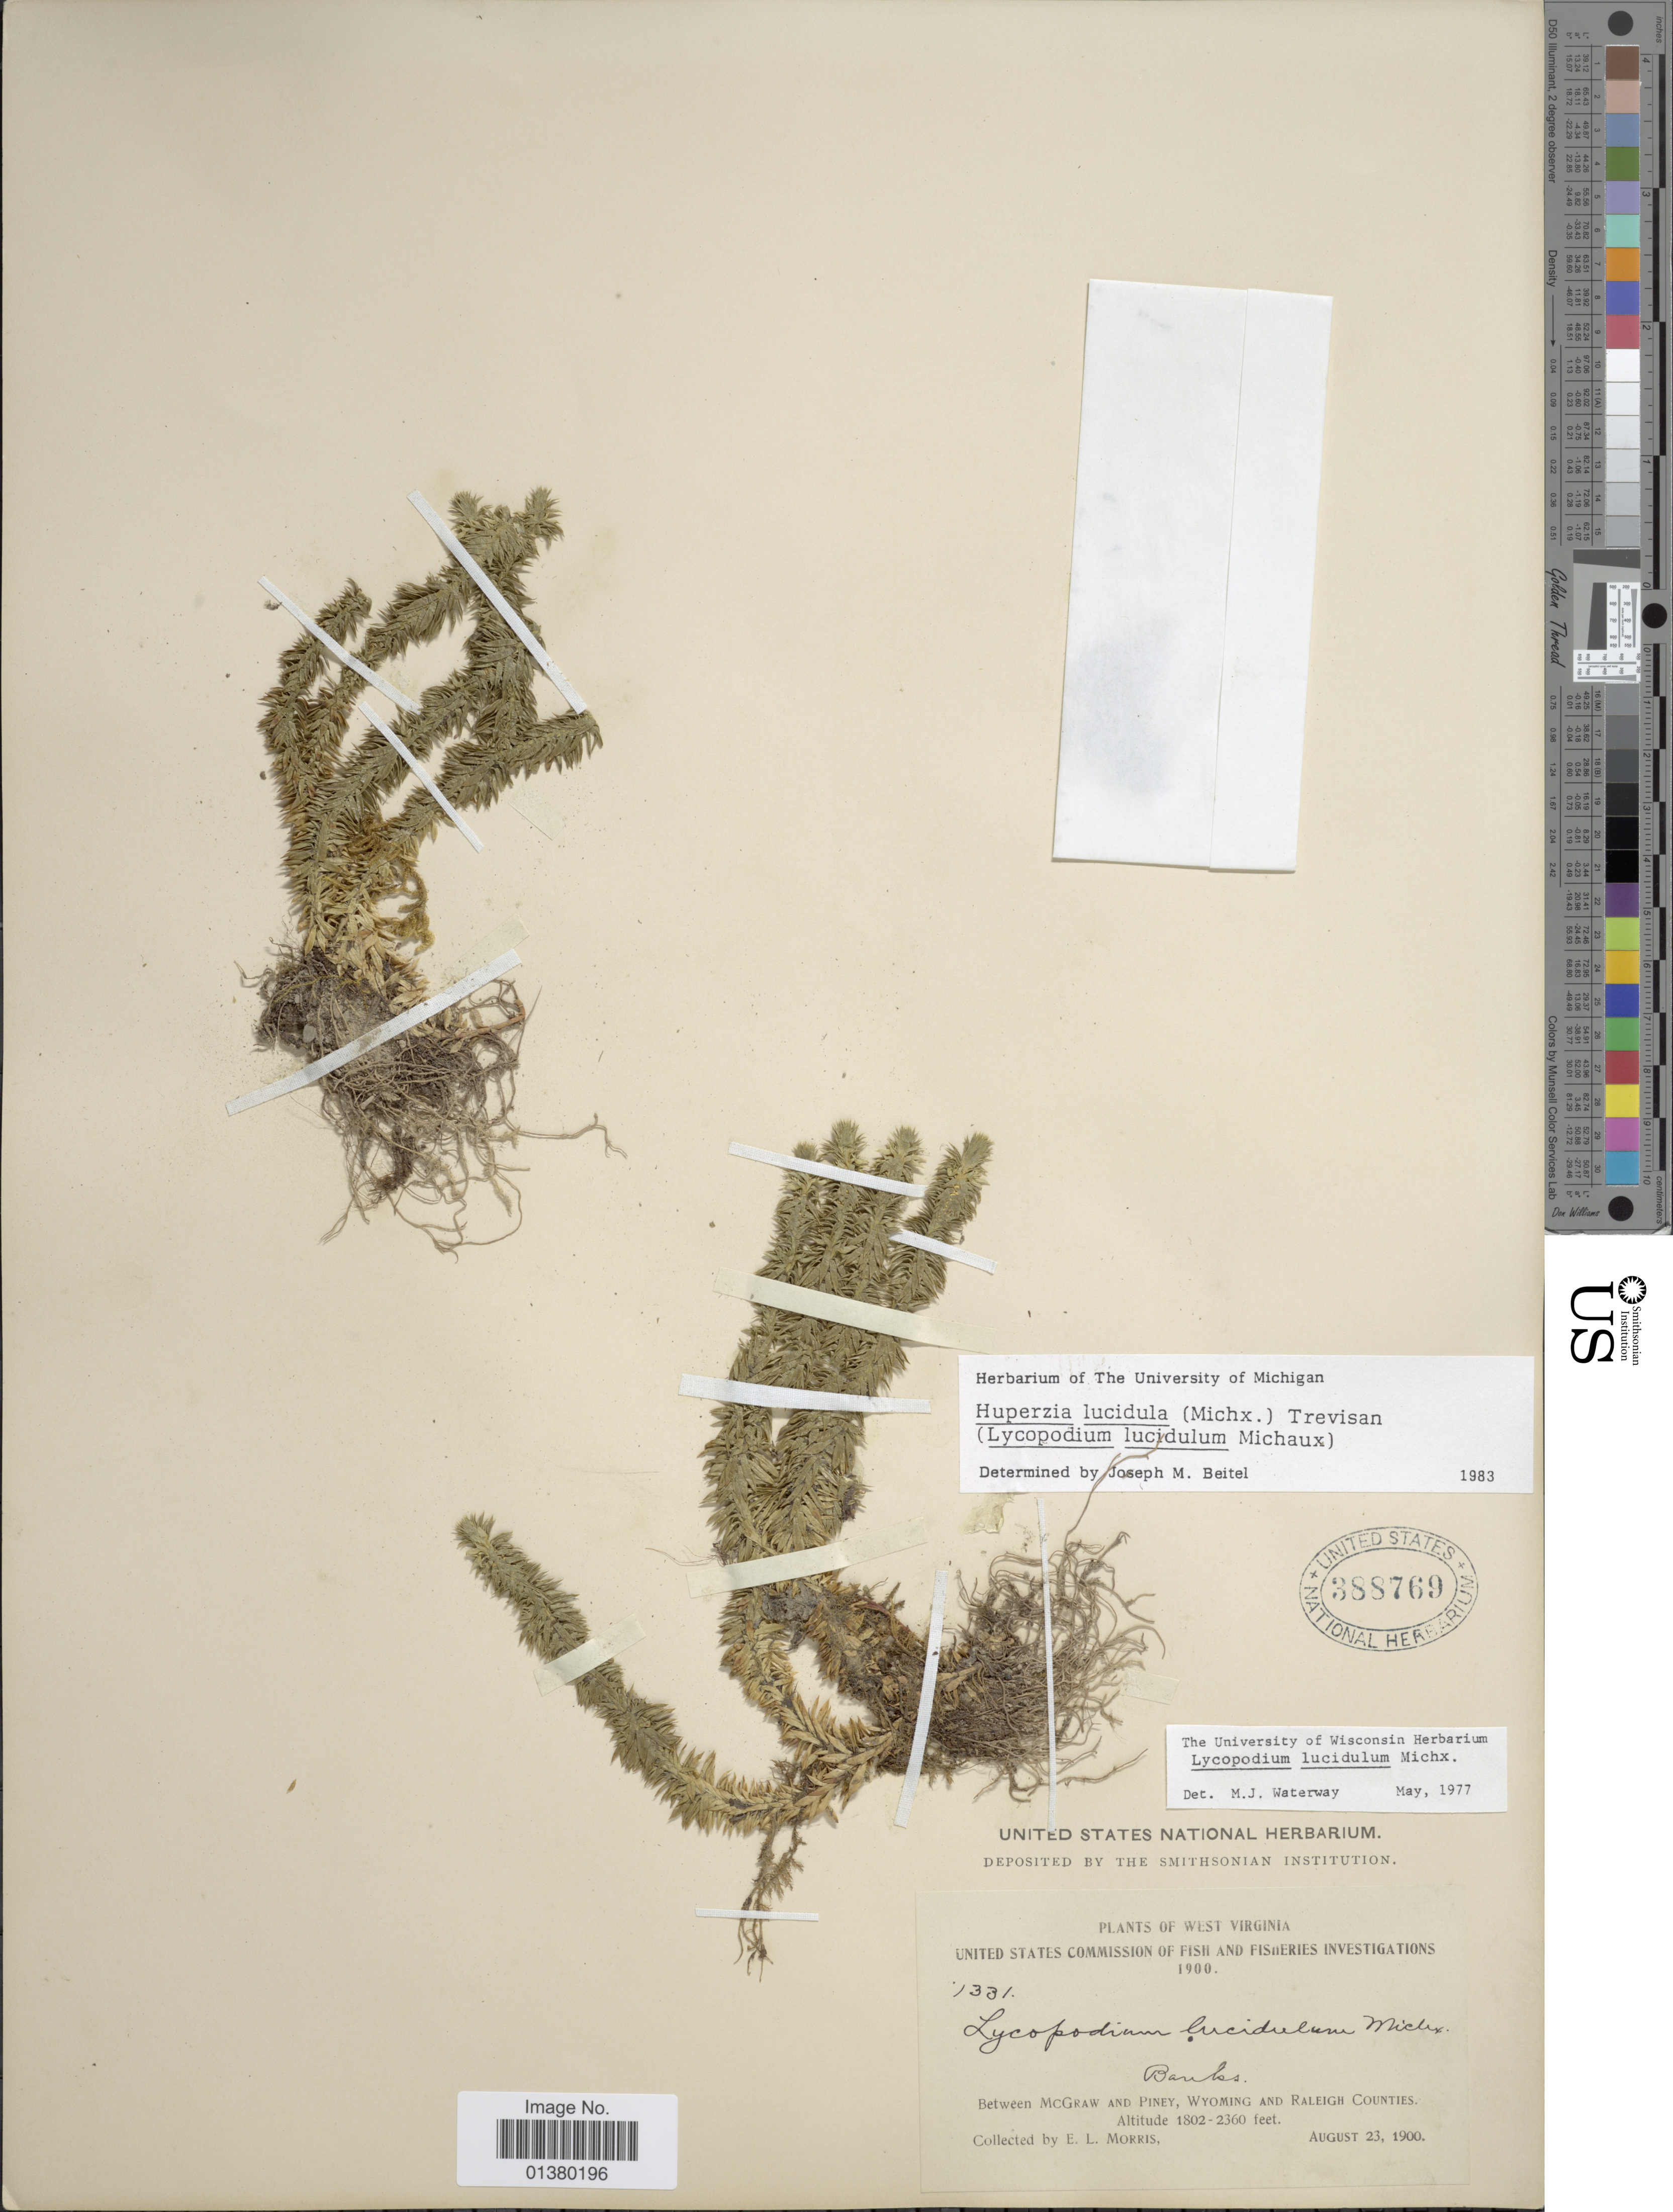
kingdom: Plantae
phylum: Tracheophyta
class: Lycopodiopsida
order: Lycopodiales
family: Lycopodiaceae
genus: Huperzia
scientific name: Huperzia lucidula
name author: (Michx.) Trevis.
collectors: E. Morris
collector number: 1331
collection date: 1900-08-23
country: United States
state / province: West Virginia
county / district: Raleigh / Wyoming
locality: Banks between Piney and McGraw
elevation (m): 549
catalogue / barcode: US 388769